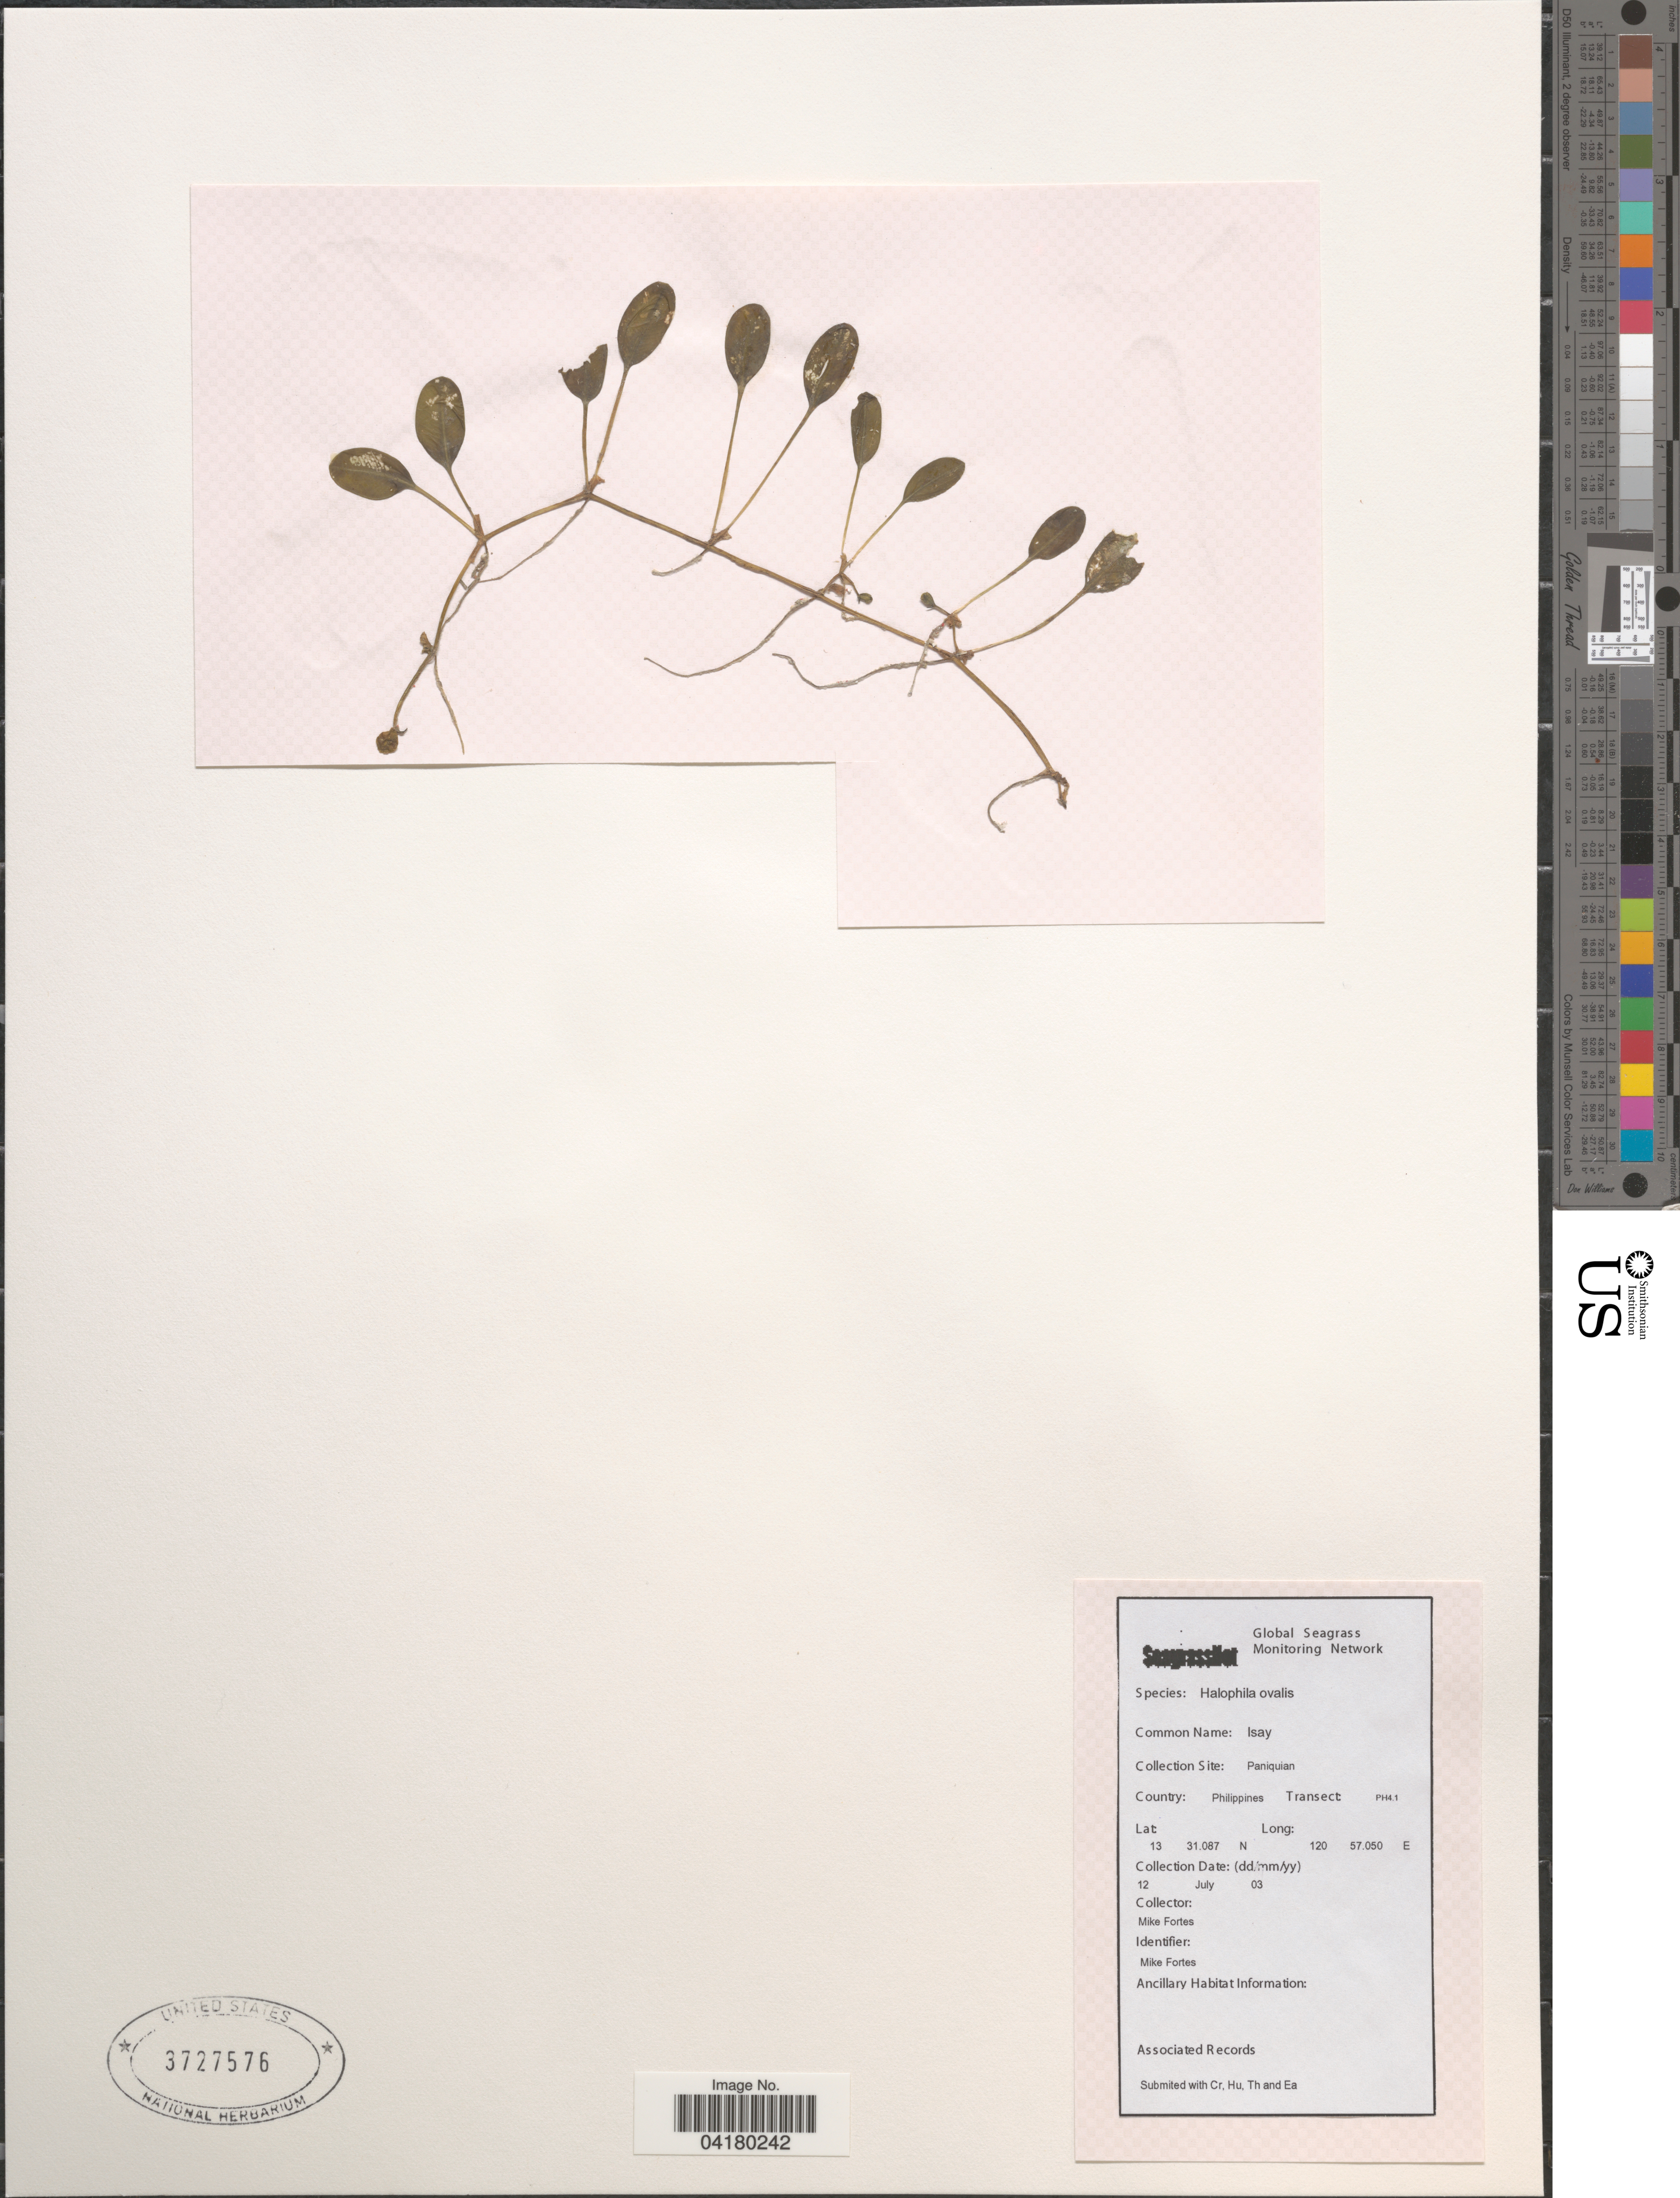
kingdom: Plantae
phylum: Tracheophyta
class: Liliopsida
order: Alismatales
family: Hydrocharitaceae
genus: Halophila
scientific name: Halophila ovalis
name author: (R. Br.) Hook. f.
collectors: M. Fortes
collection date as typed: Transcribed d/m/y: 12/7/3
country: Philippines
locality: Paniquian. Transect: PH4.1.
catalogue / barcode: US 3727576